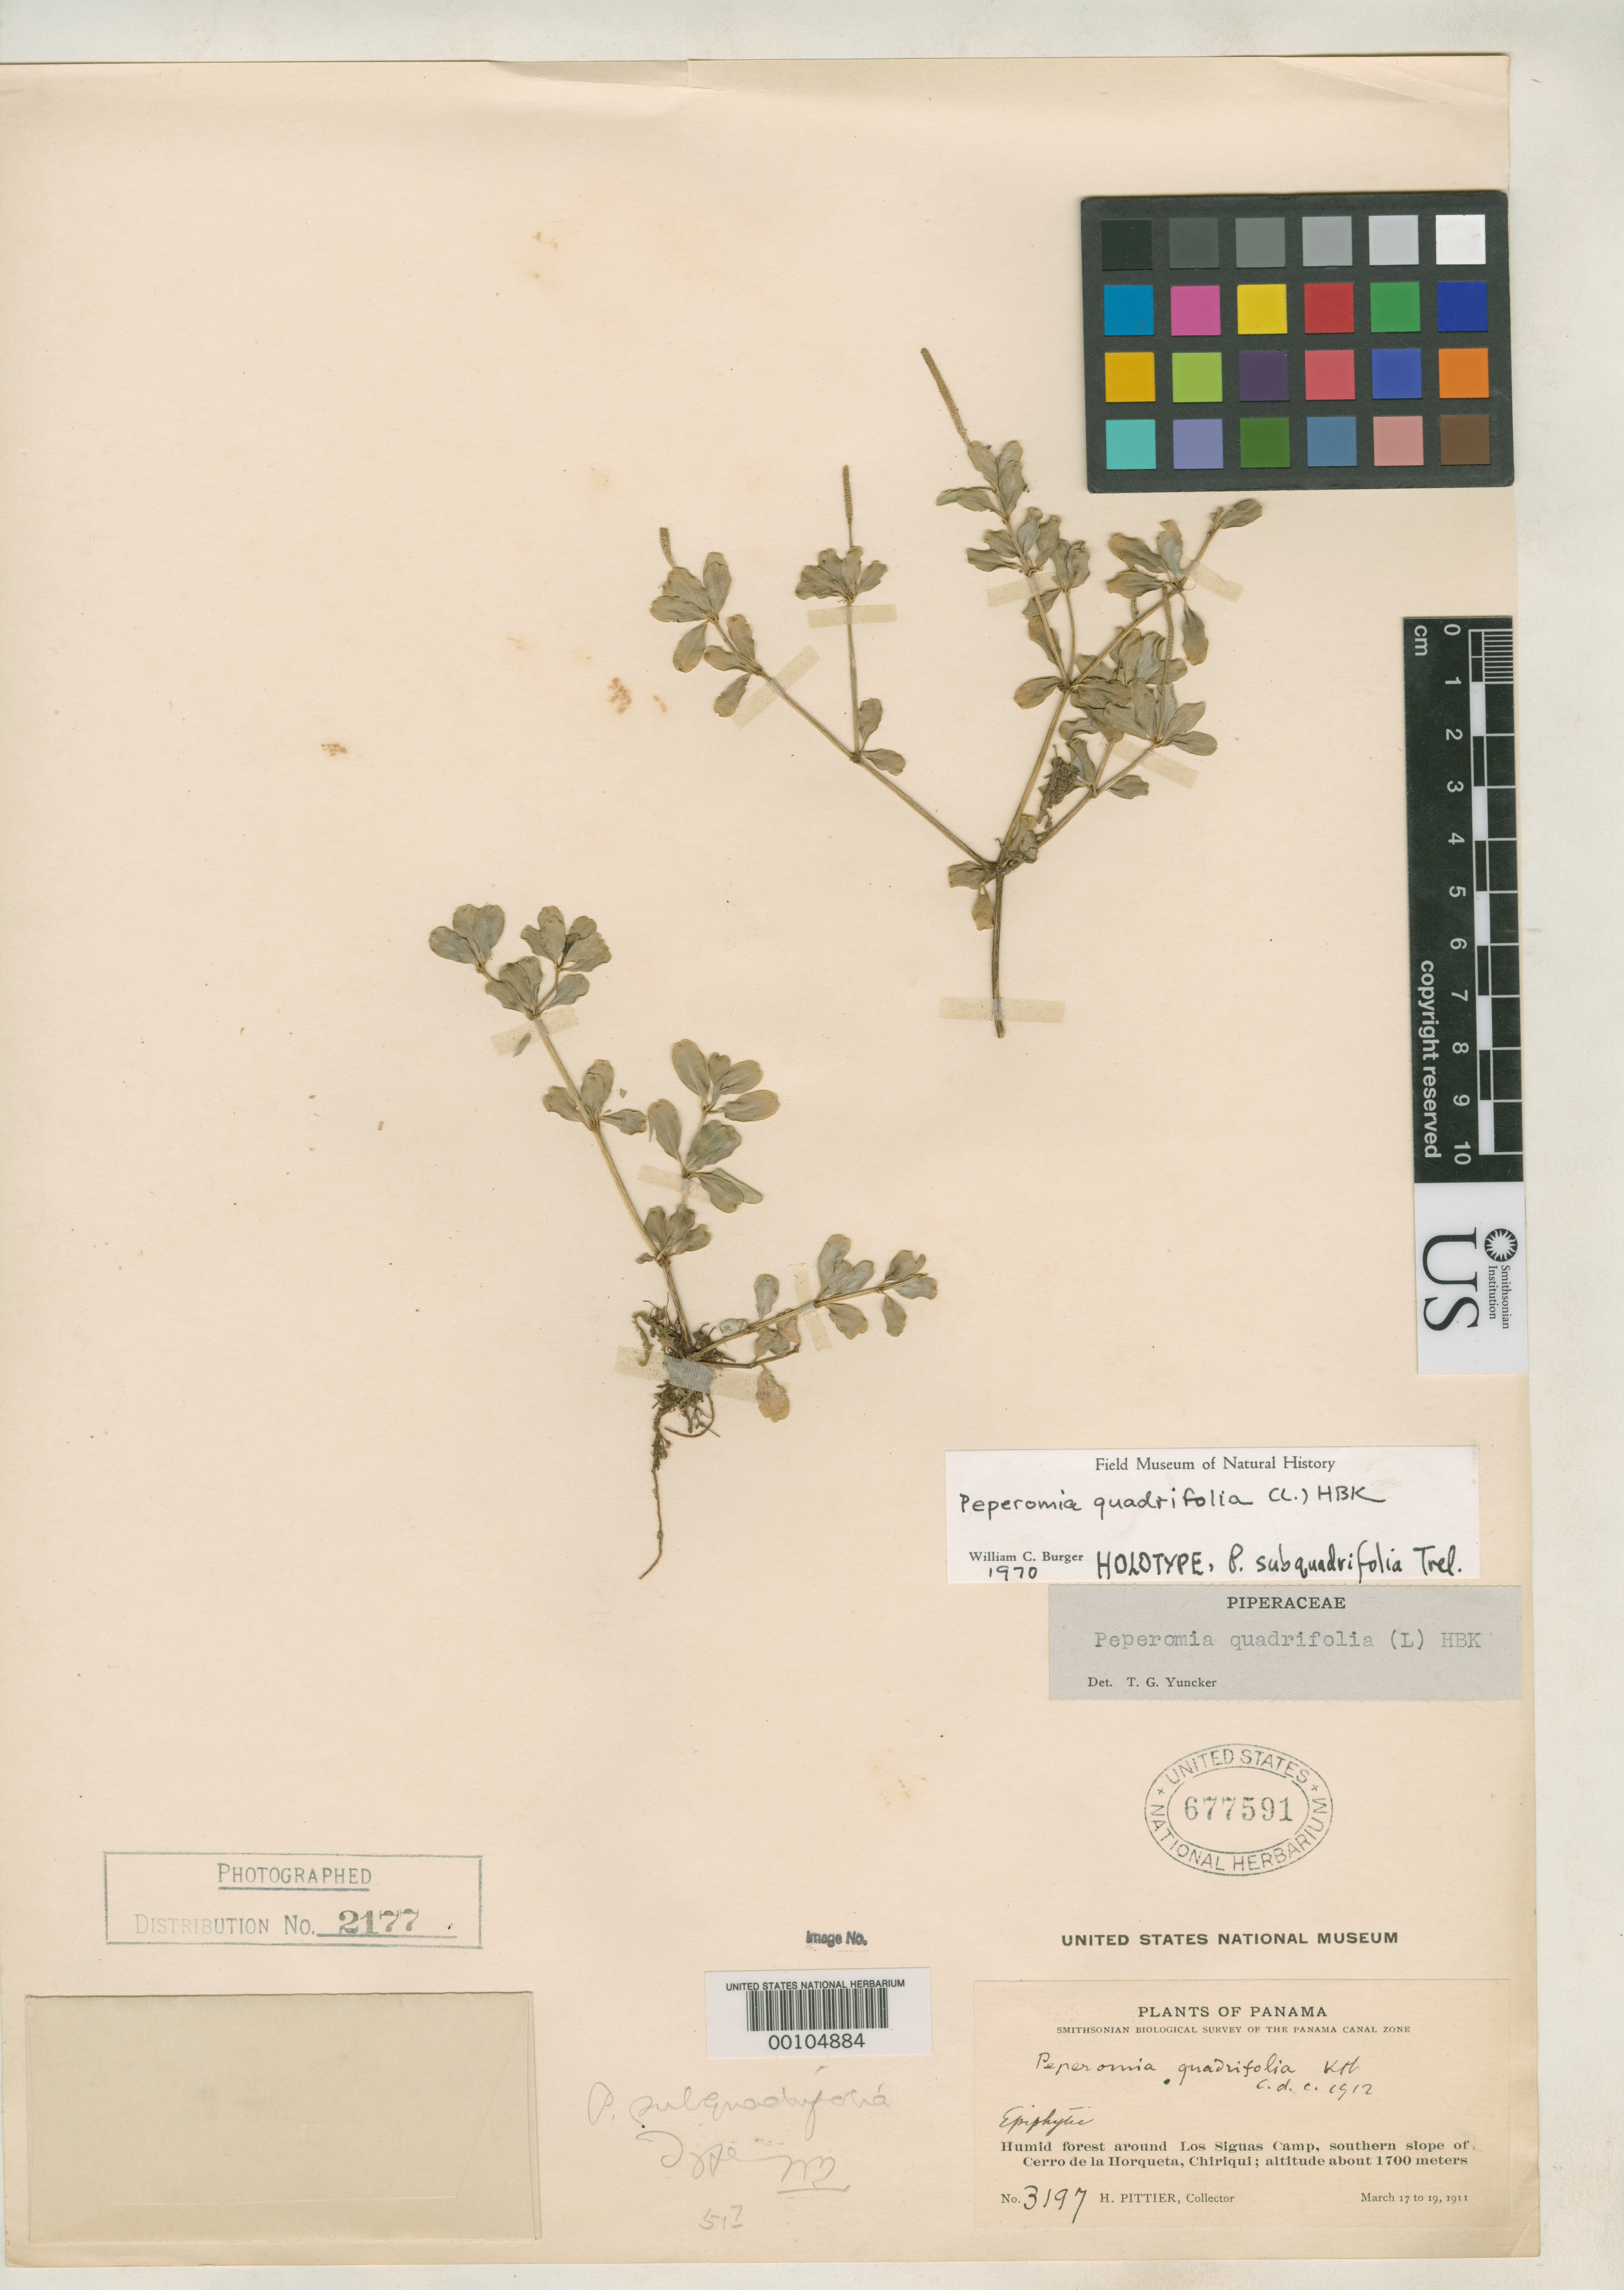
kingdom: Plantae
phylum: Tracheophyta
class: Magnoliopsida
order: Piperales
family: Piperaceae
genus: Peperomia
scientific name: Peperomia subquadrifolia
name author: Trel.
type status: Holotype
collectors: H. F. Pittier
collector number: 3197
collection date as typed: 17 Mar 1911 to 19 Mar 1911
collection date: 1911-03-17/1911-03-19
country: Panama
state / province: Chiriquí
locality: Los Siguas Camp, Cerro de La Horqueta.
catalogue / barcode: US 677591